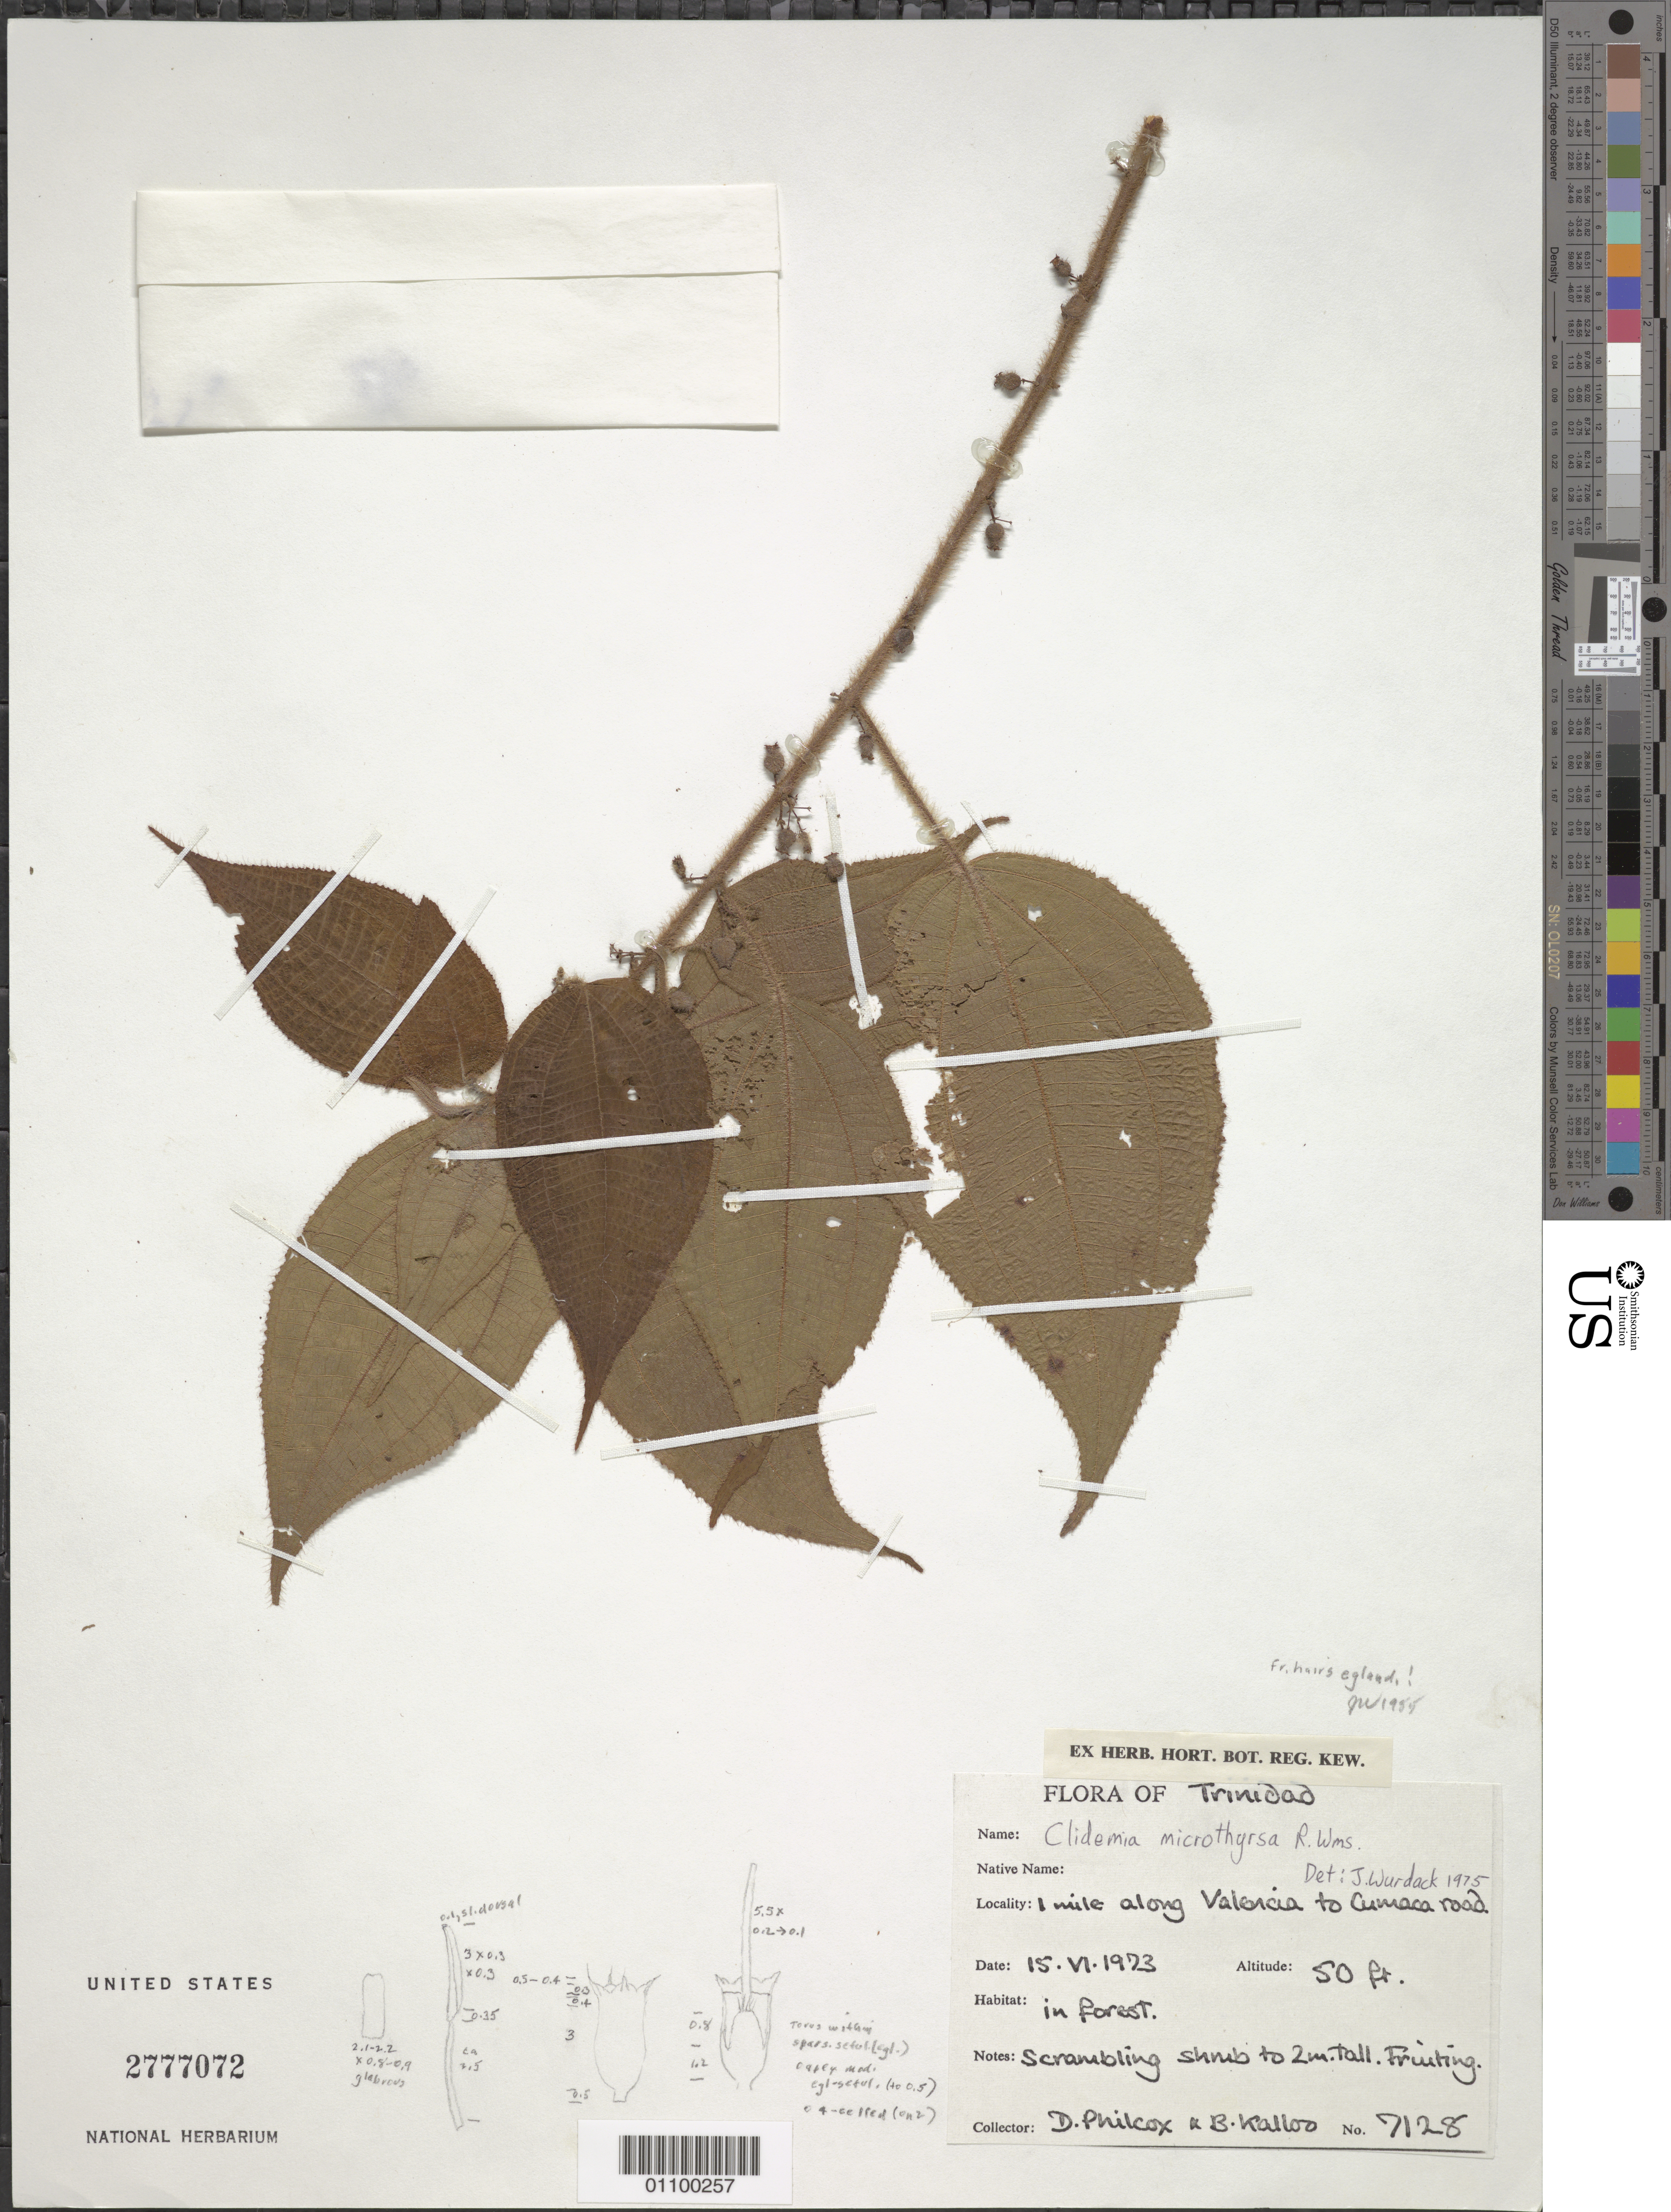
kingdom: Plantae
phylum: Tracheophyta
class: Magnoliopsida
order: Myrtales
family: Melastomataceae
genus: Clidemia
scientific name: Clidemia microthyrsa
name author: R.O. Williams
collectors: D. Philcox & B. Kalloo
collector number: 7128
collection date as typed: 15 Jun 1973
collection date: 1973-06-15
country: Trinidad and Tobago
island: Trinidad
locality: i mi along Valencia to Cumaca road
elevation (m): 15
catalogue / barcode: US 2777072